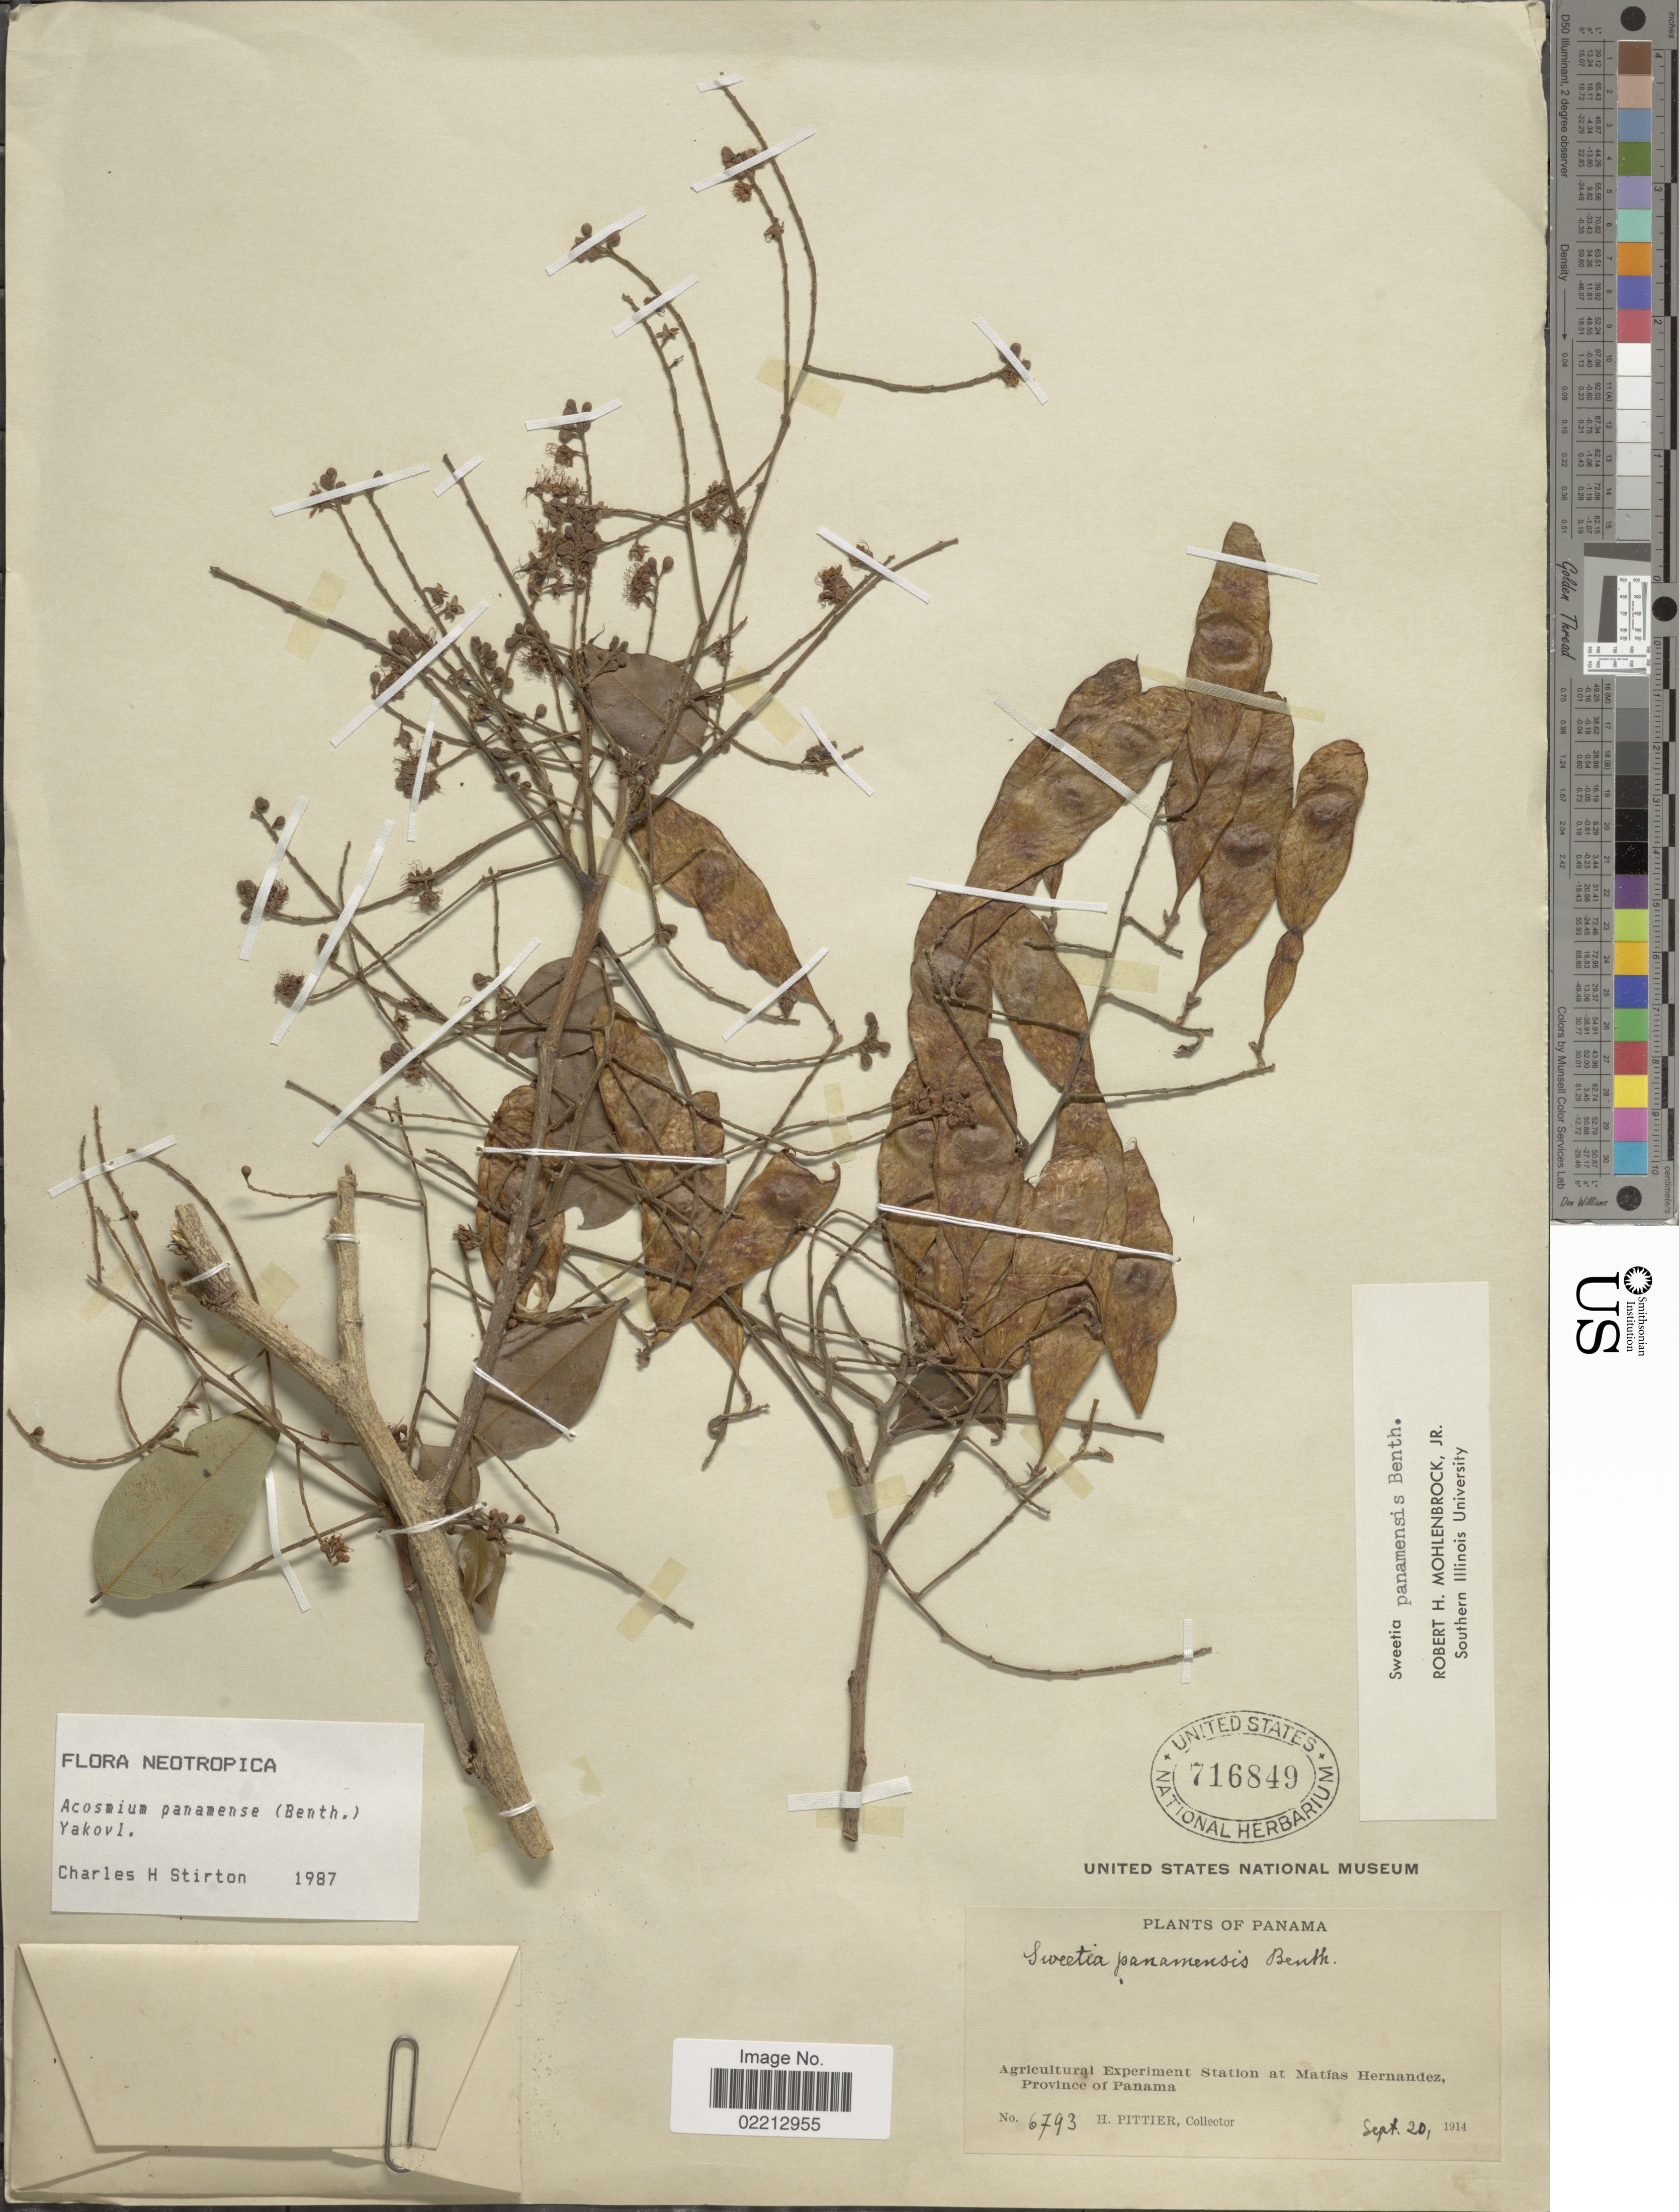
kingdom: Plantae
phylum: Tracheophyta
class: Magnoliopsida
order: Fabales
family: Fabaceae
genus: Acosmium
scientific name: Acosmium panamense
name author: (Benth.) Yakovlev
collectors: H. F. Pittier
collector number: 6793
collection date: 1914-09-20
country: Panama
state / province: Panamá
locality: Agricultural Experiment Station at Matias Hernandez, Province of Panama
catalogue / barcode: US 716849